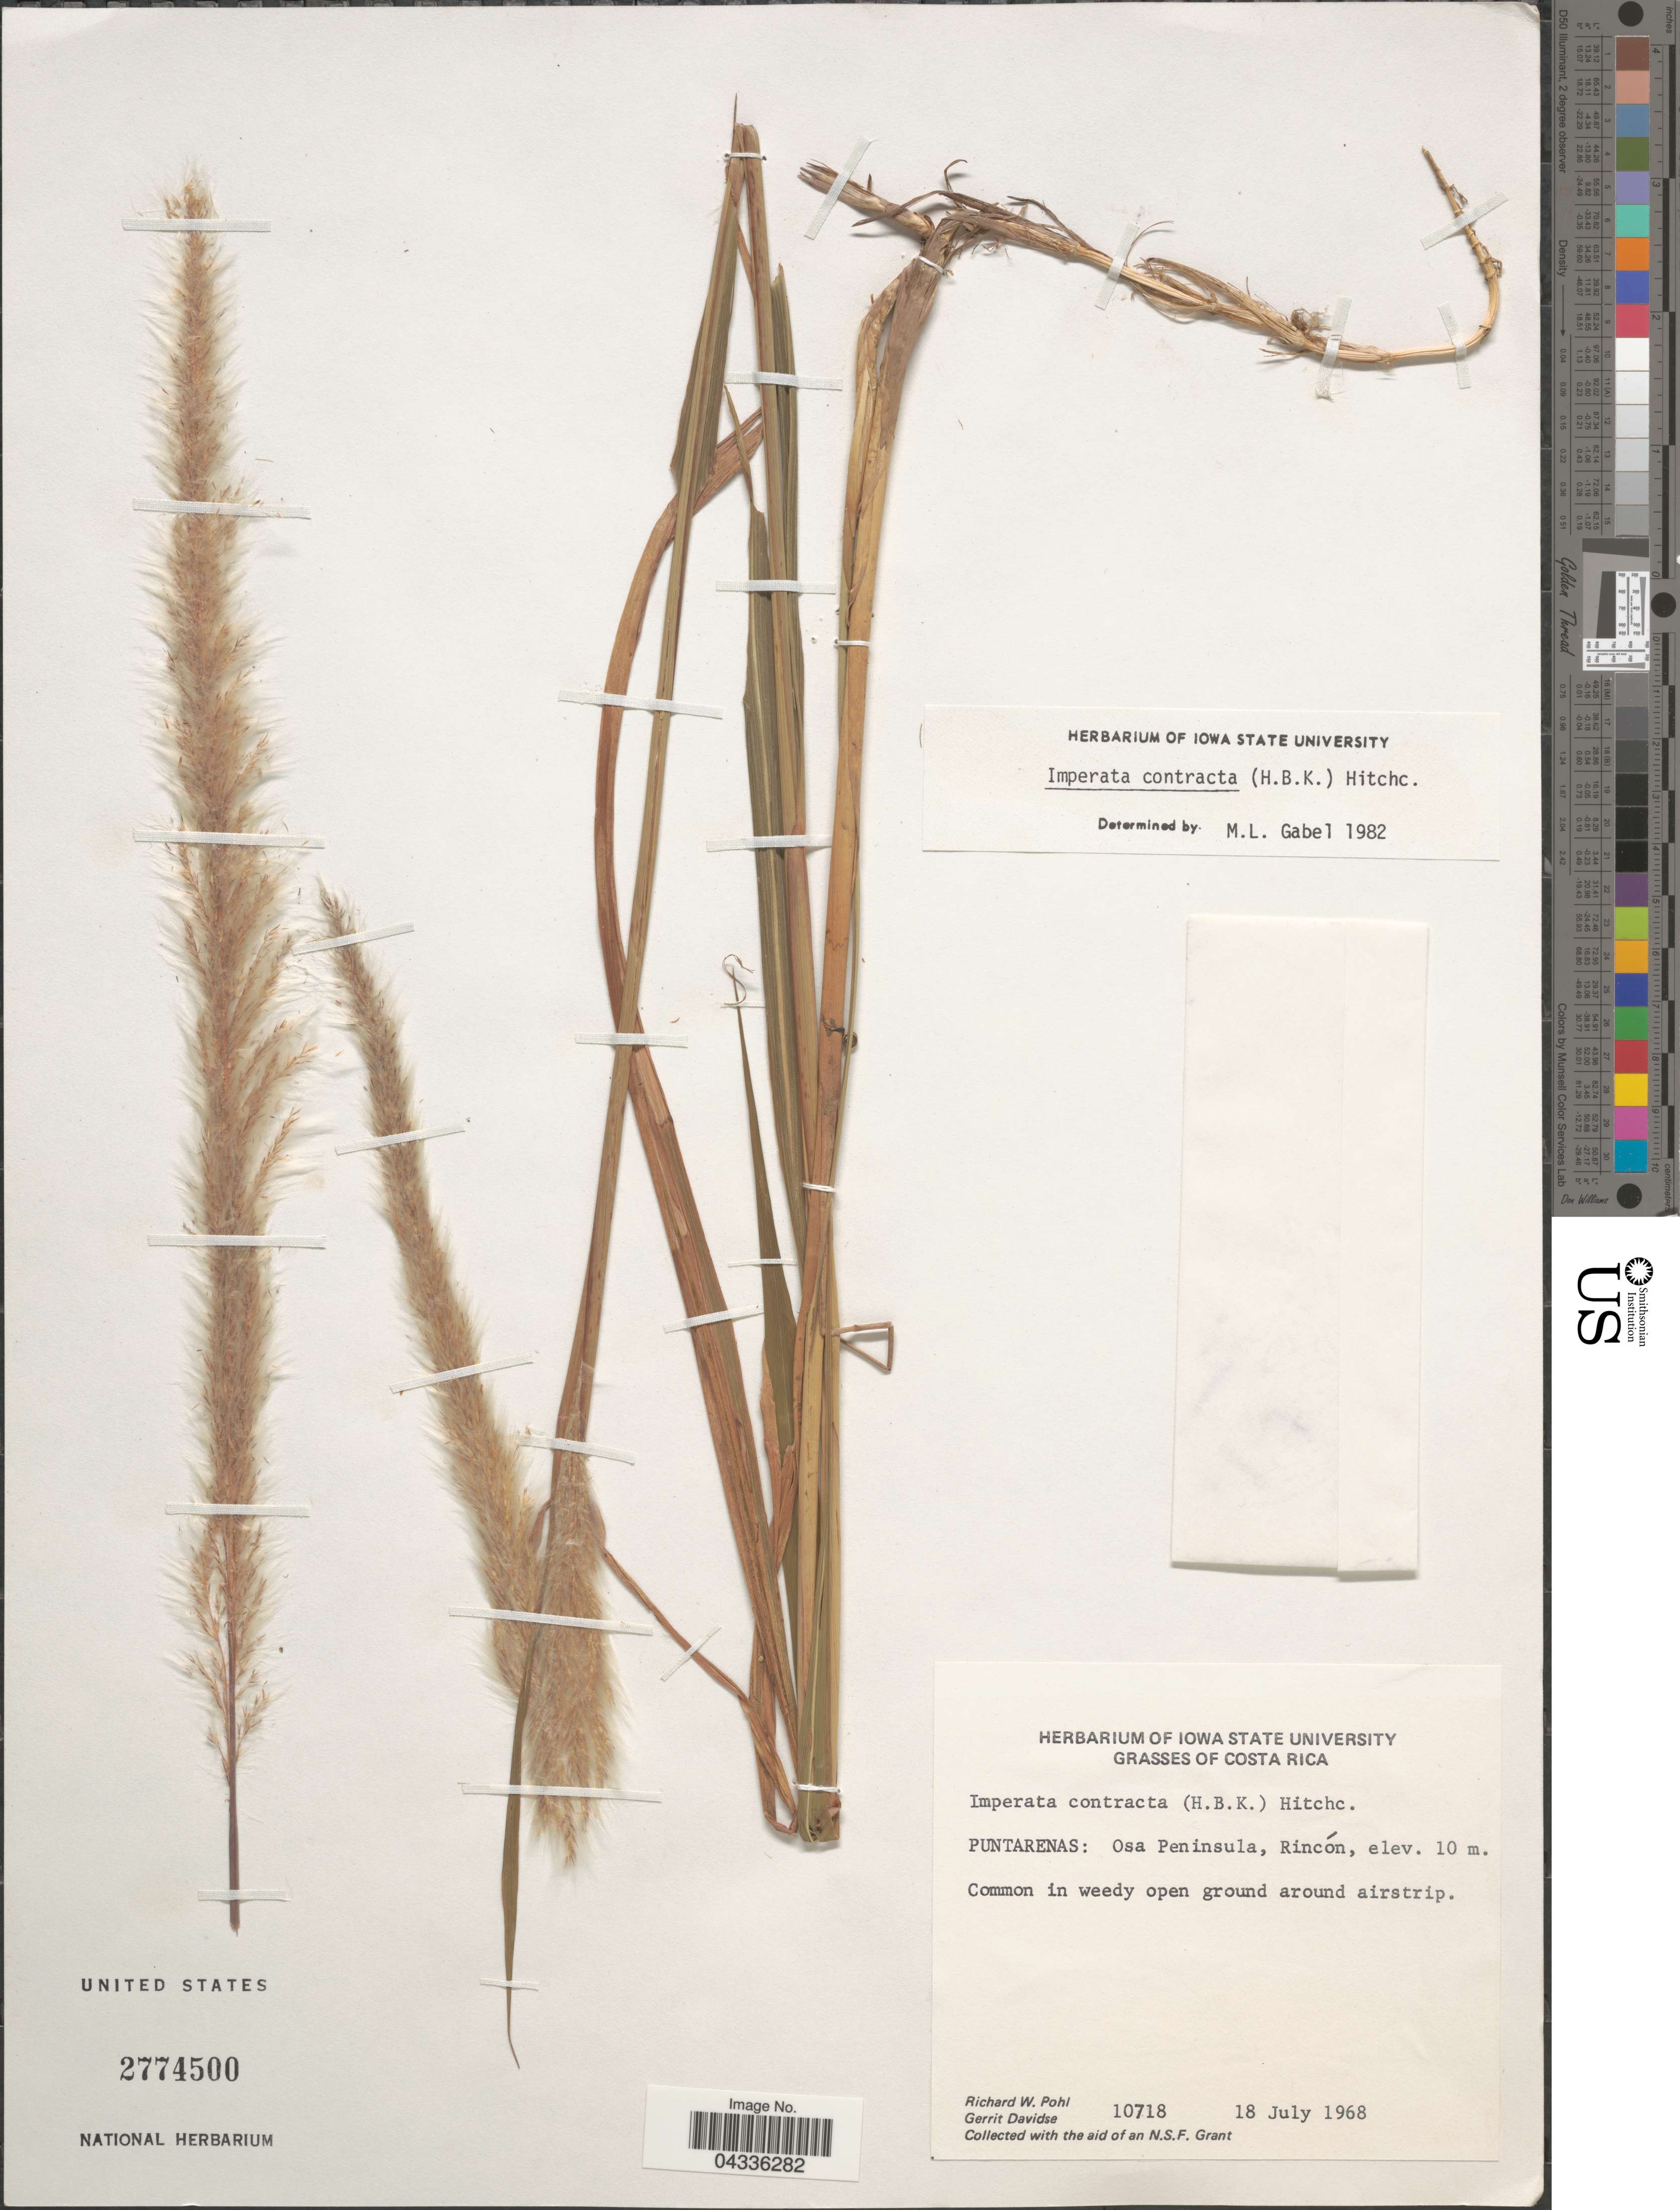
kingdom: Plantae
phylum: Tracheophyta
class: Liliopsida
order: Poales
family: Poaceae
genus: Imperata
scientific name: Imperata contracta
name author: (Kunth) Hitchc.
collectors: R. W. Pohl & G. Davidse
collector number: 10718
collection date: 1968-07-18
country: Costa Rica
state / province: Puntarenas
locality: Osa Peninsula, Rincón.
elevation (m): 10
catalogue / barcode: US 2774500